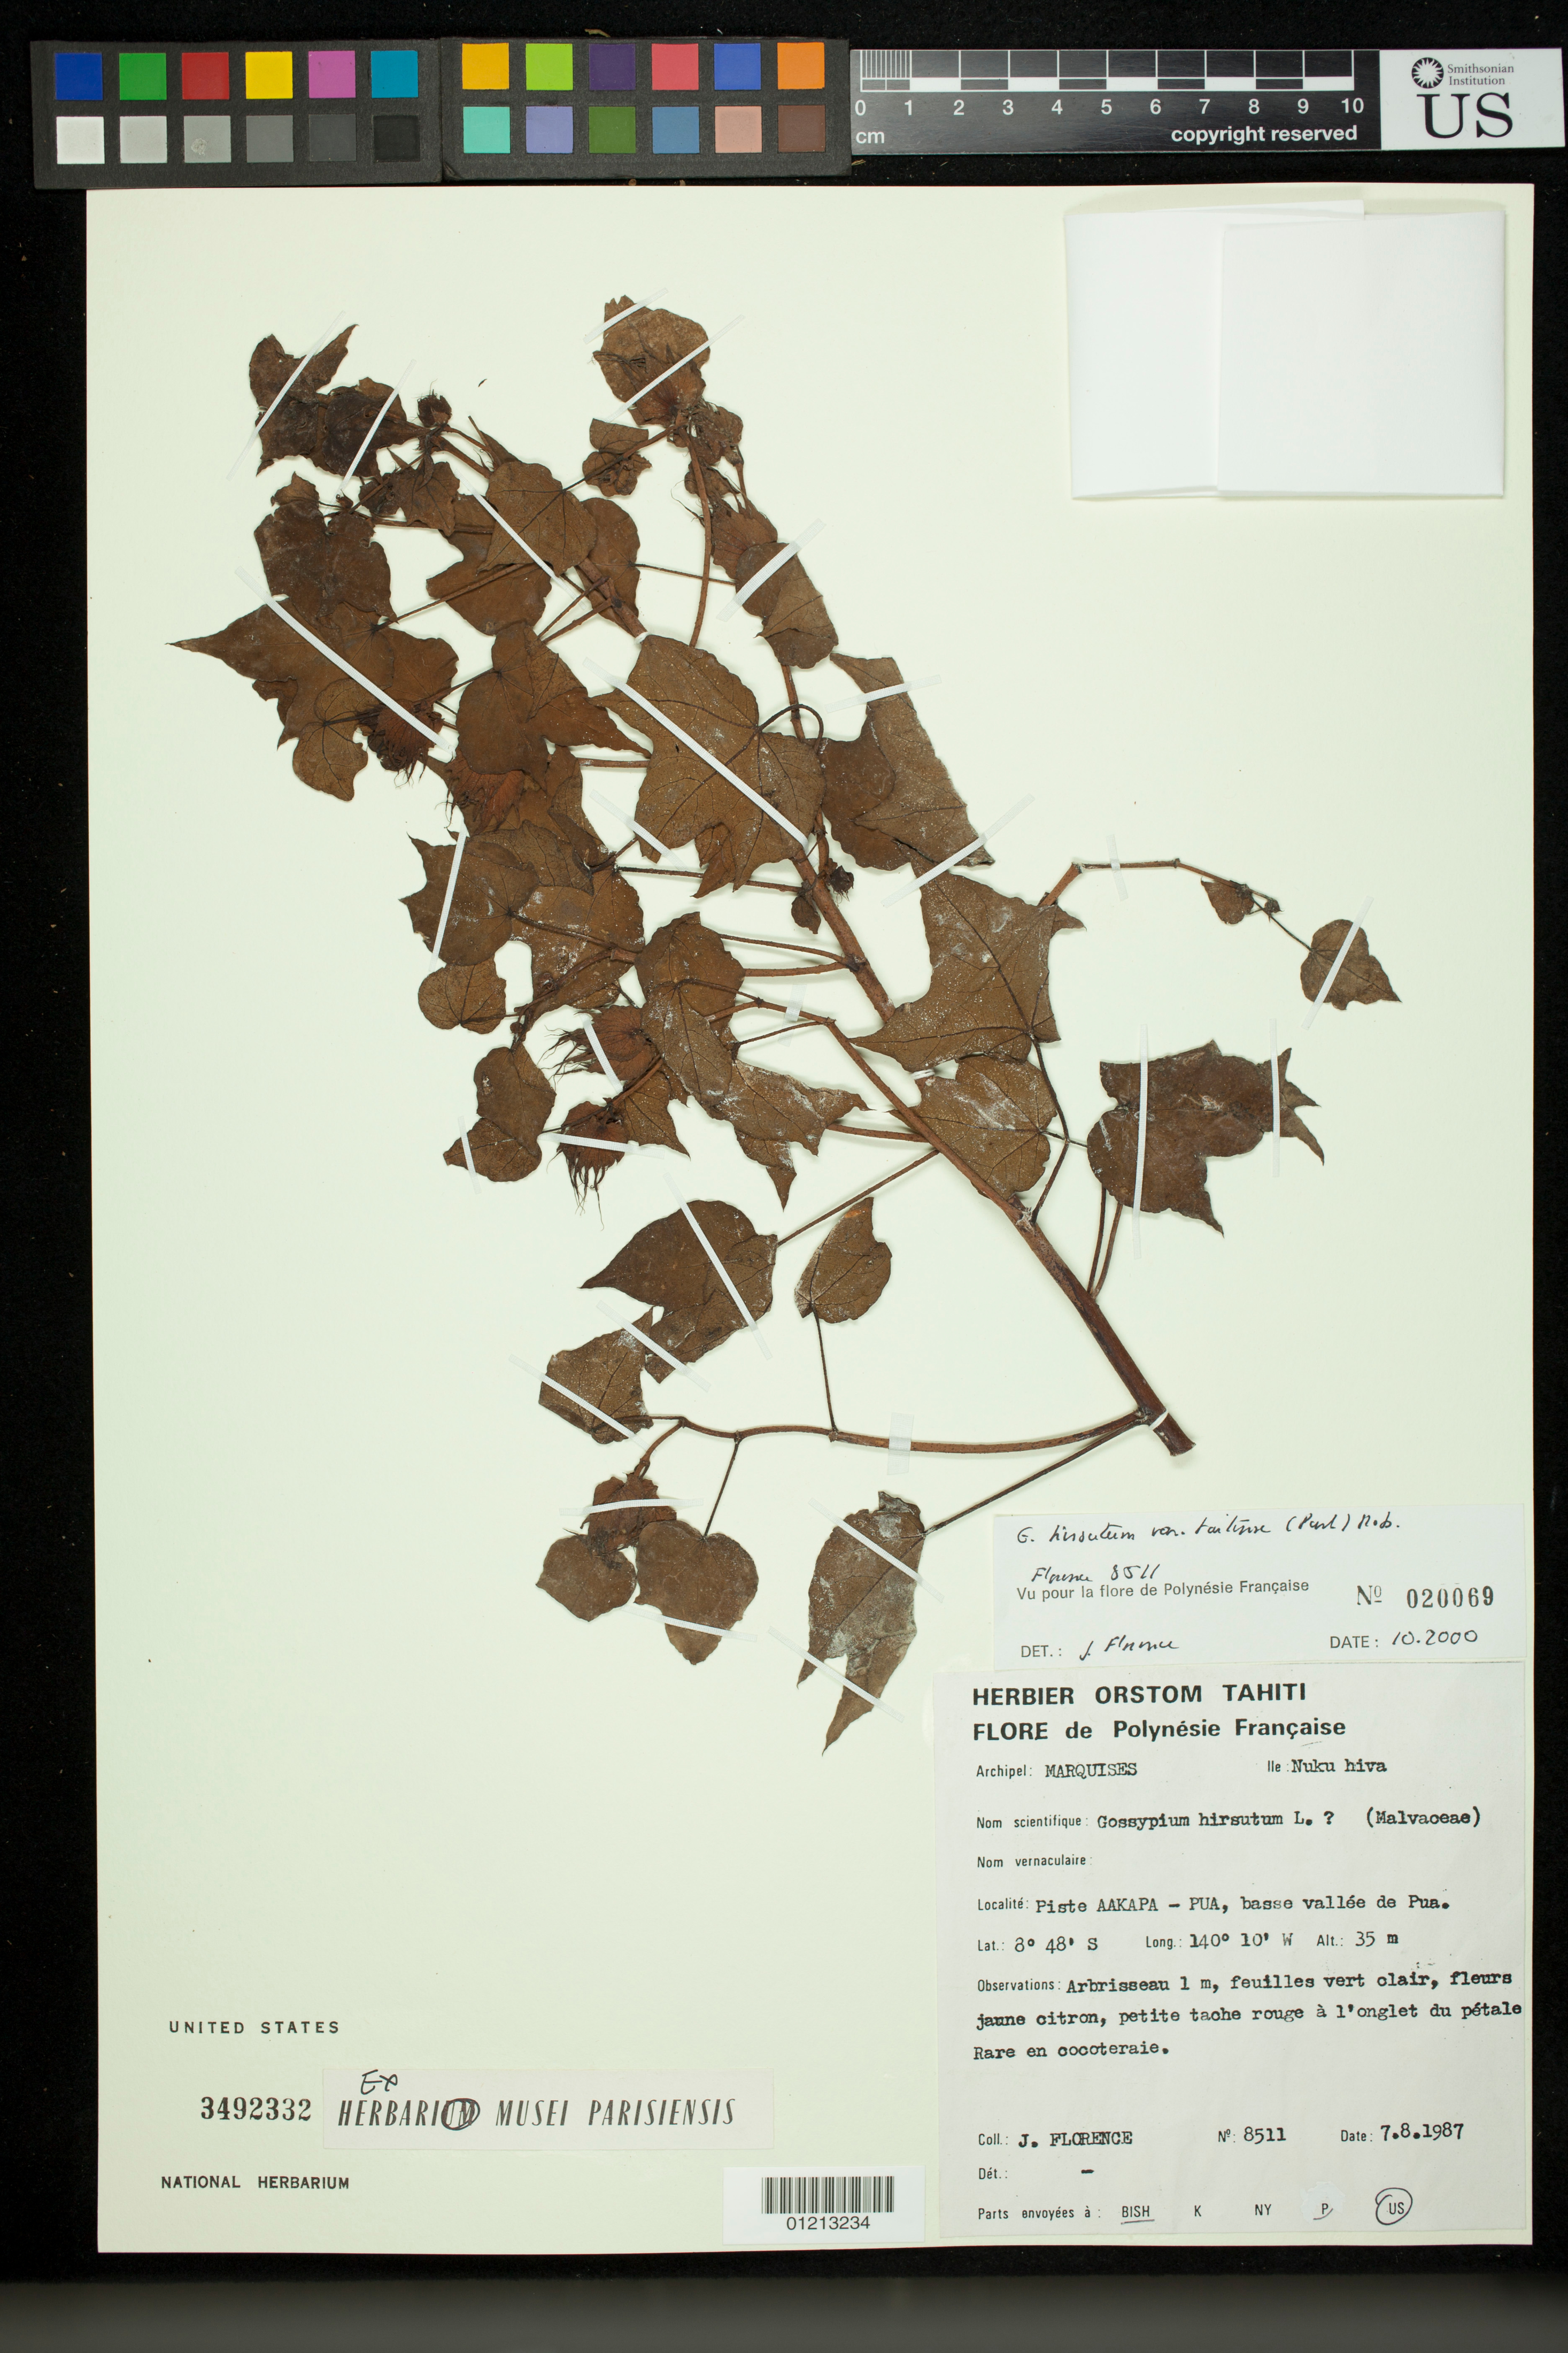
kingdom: Plantae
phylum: Tracheophyta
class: Magnoliopsida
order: Malvales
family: Malvaceae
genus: Gossypium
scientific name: Gossypium hirsutum var. taitense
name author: (Parl.) Roberty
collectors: J. Florence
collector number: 8511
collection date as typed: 08 Jul 1987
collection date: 1987-07-08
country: French Polynesia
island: Nuku Hiva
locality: Archipel: Marquises, Ile: Nuku hiva, Piste Aakapa-Pua, basse vallée de Pua.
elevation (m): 35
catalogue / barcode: US 3492332